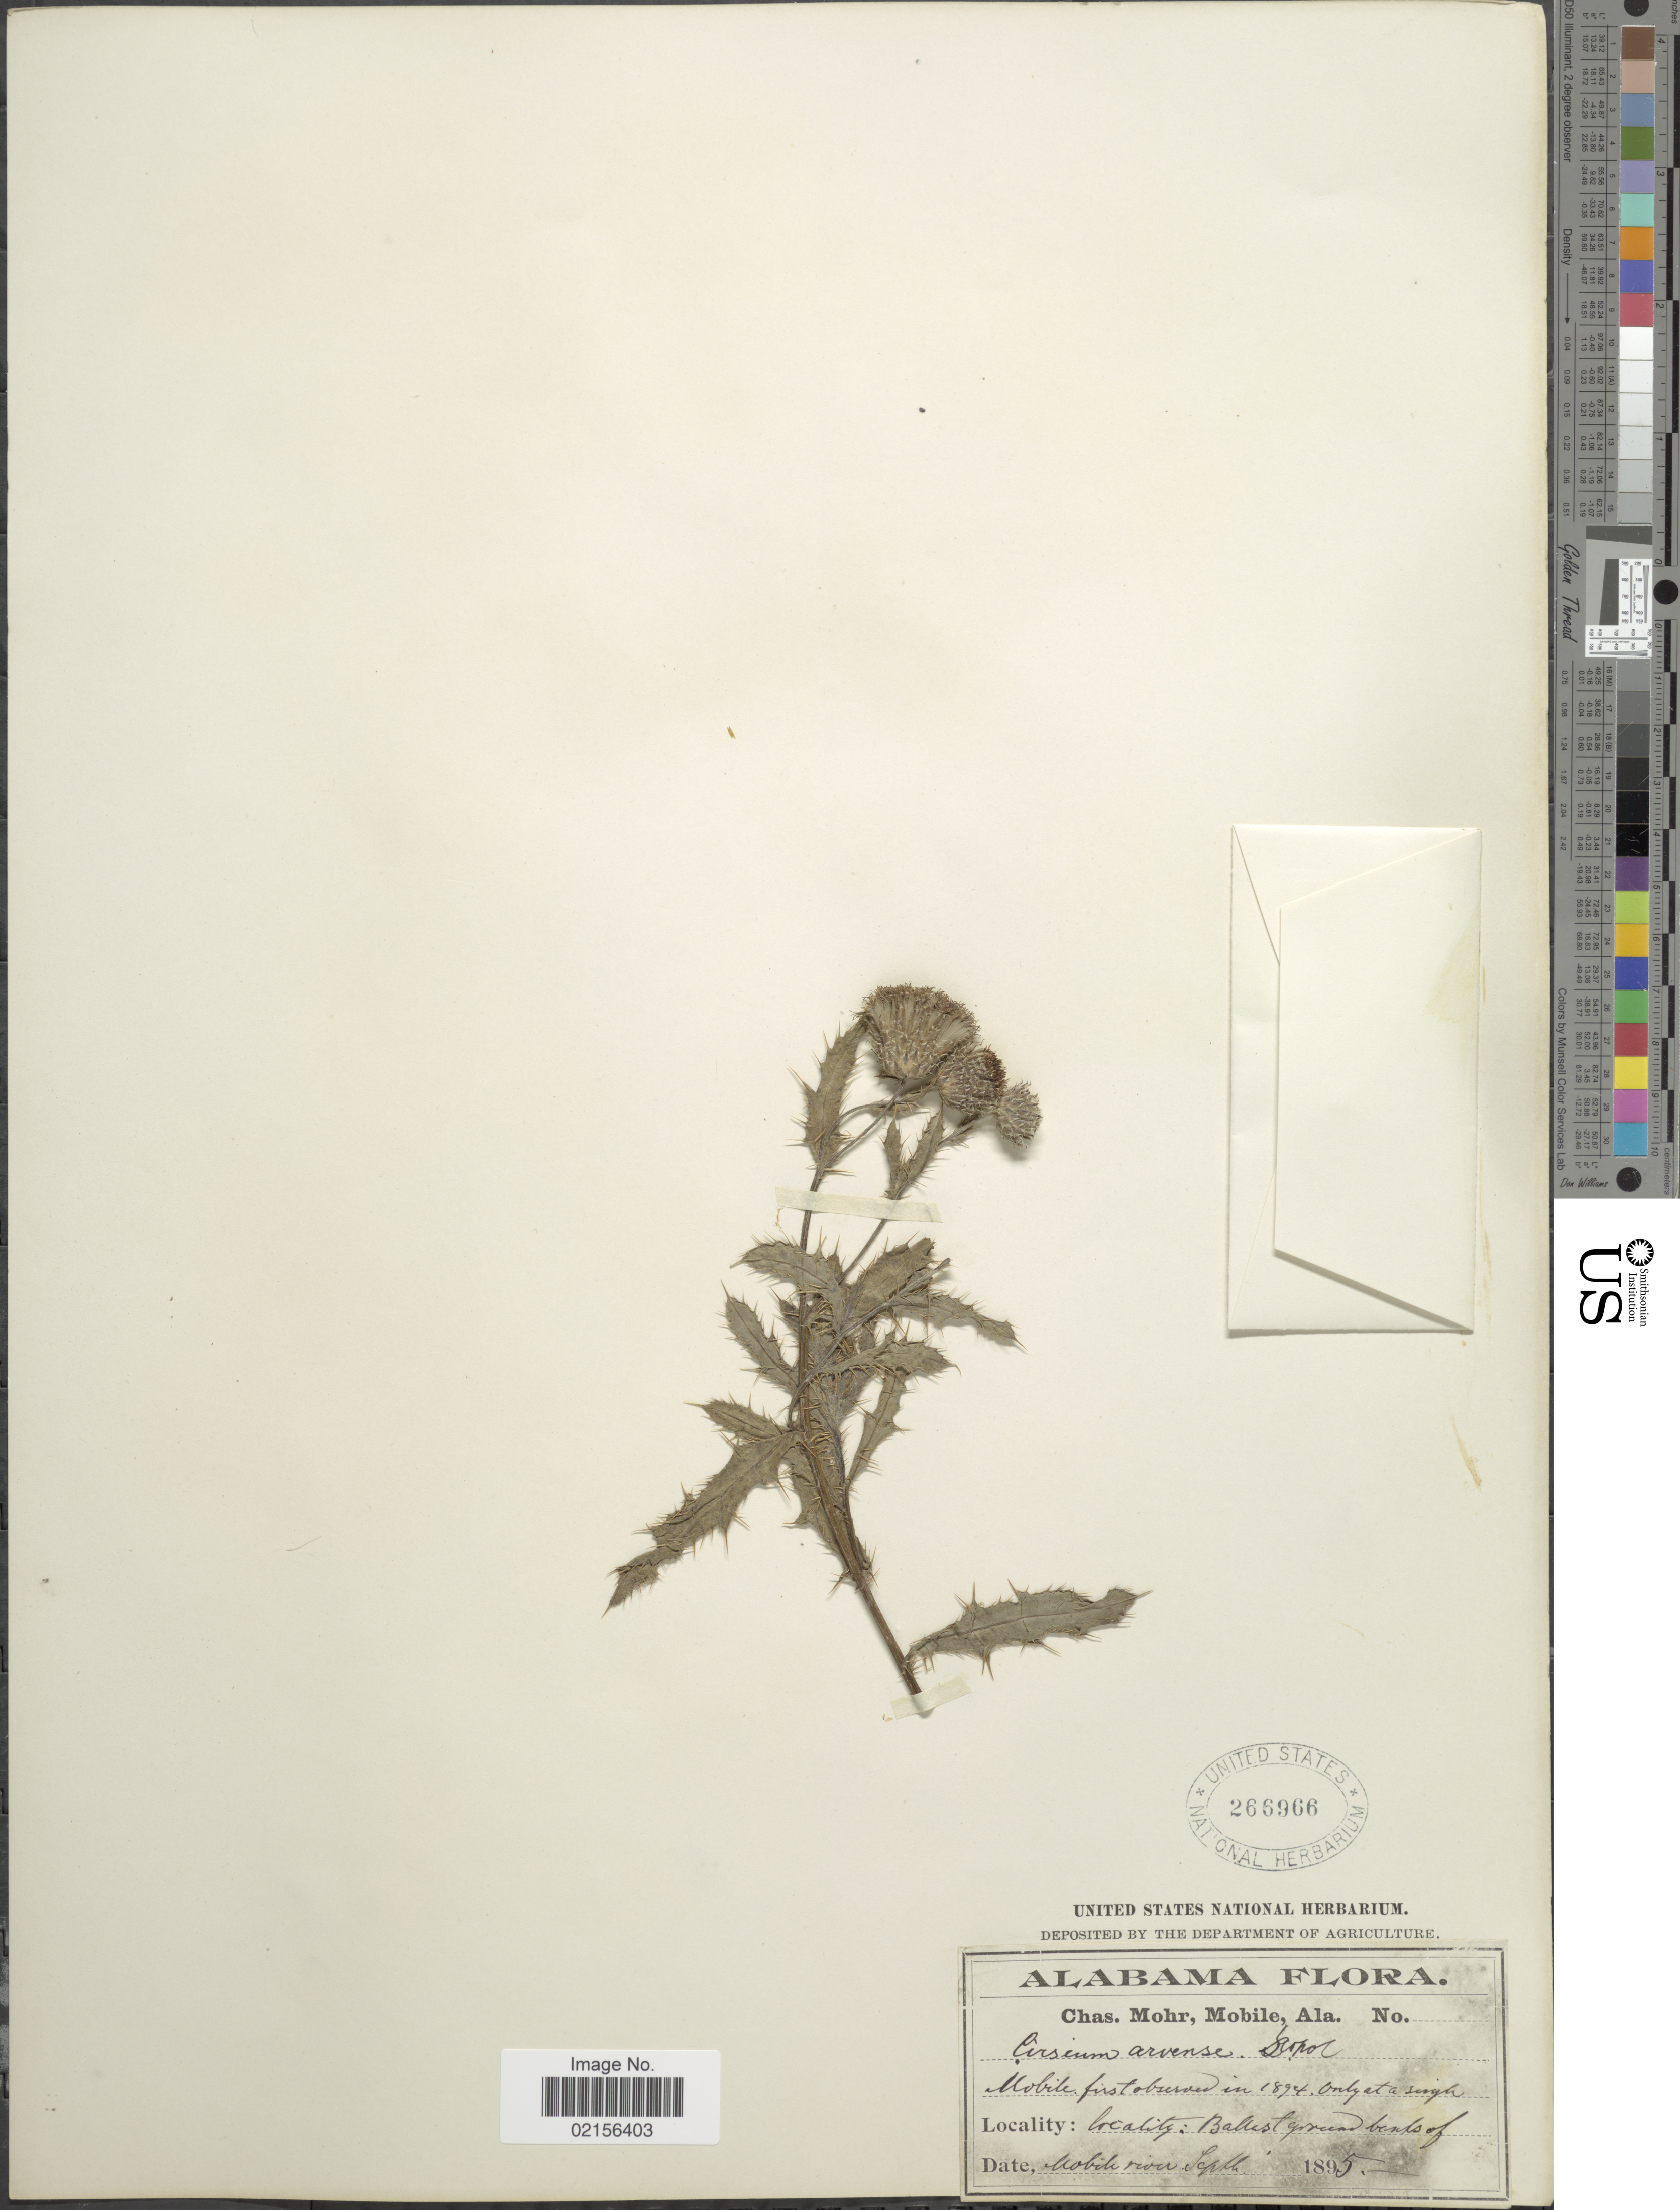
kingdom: Plantae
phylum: Tracheophyta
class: Magnoliopsida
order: Asterales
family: Asteraceae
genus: Cirsium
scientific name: Cirsium arvense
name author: (L.) Scop.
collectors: Mohr, C. T. (herbarium)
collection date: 1895-09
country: United States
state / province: Alabama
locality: Ballast ground banks of Mobile river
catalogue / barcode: US 266966